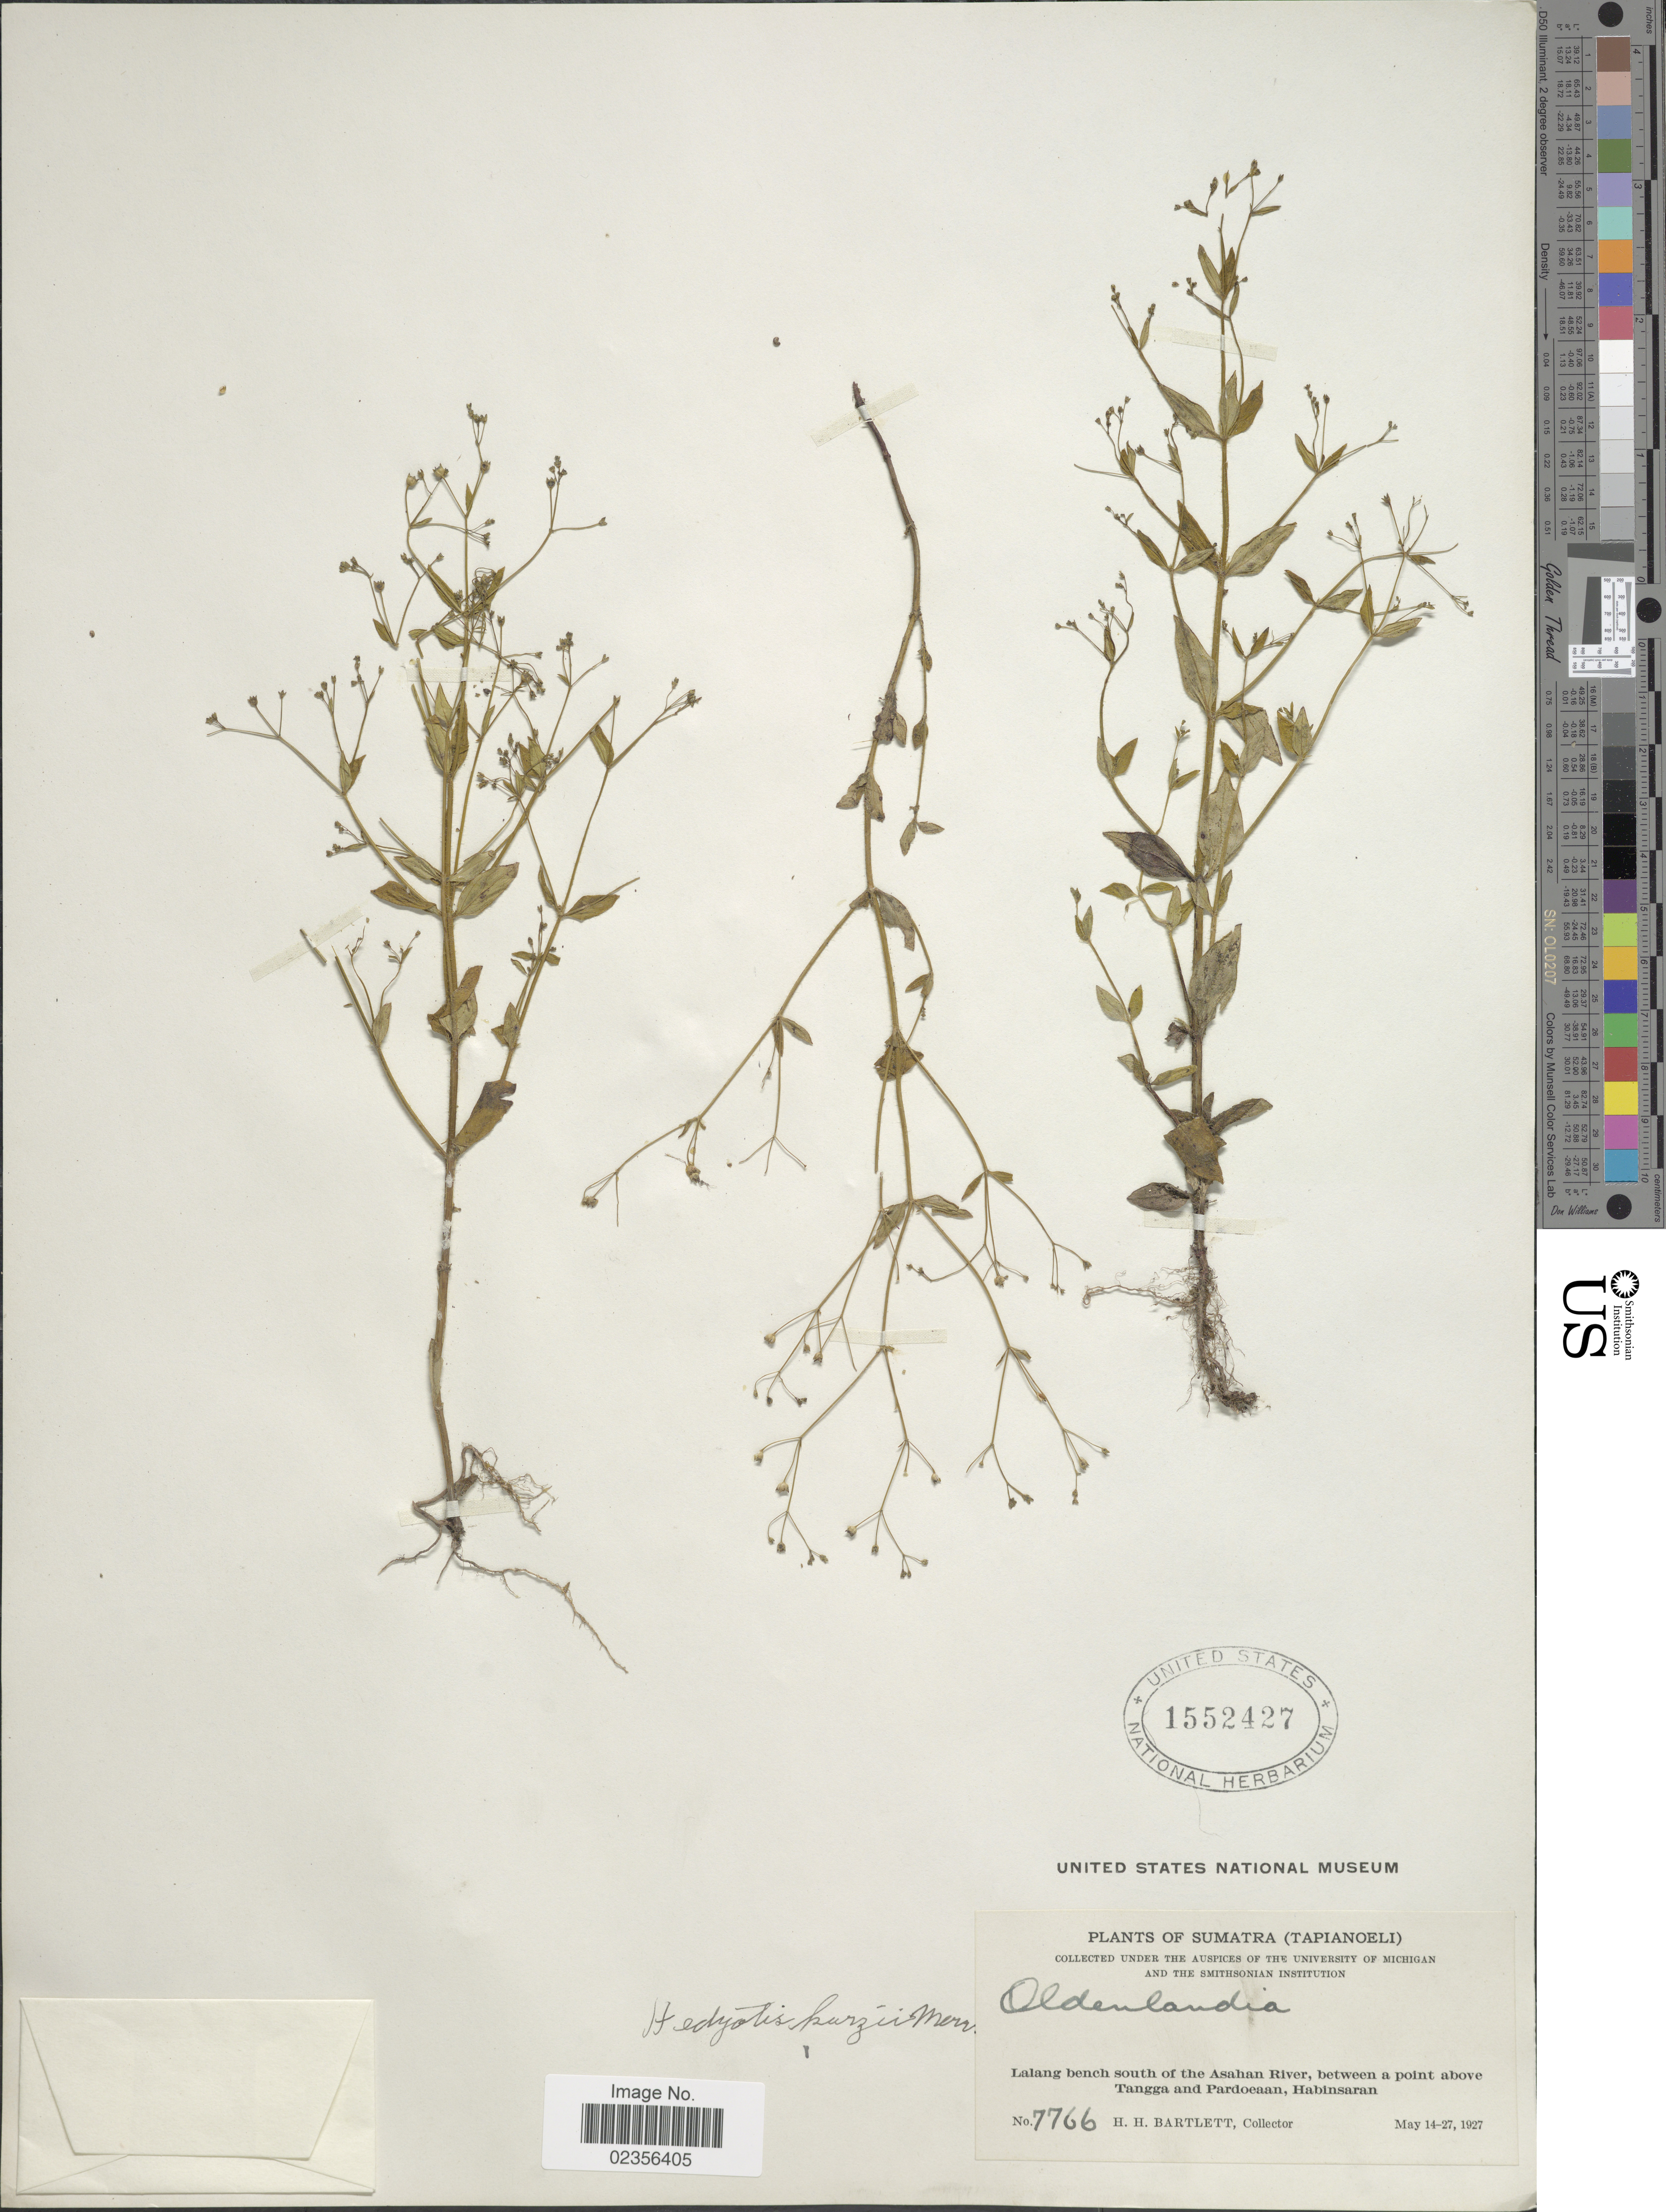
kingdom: Plantae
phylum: Tracheophyta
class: Magnoliopsida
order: Gentianales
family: Rubiaceae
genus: Hedyotis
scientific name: Hedyotis kurzii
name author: Merr.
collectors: H. H. Bartlett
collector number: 7766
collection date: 1927-05-14/1927-05-27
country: Indonesia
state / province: Sumatra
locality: Sumatra (Tapianoeli) Lalang bench south of the Asahan River, between a point above Tangga and Pardoeaan, Habinsaran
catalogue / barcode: US 1552427